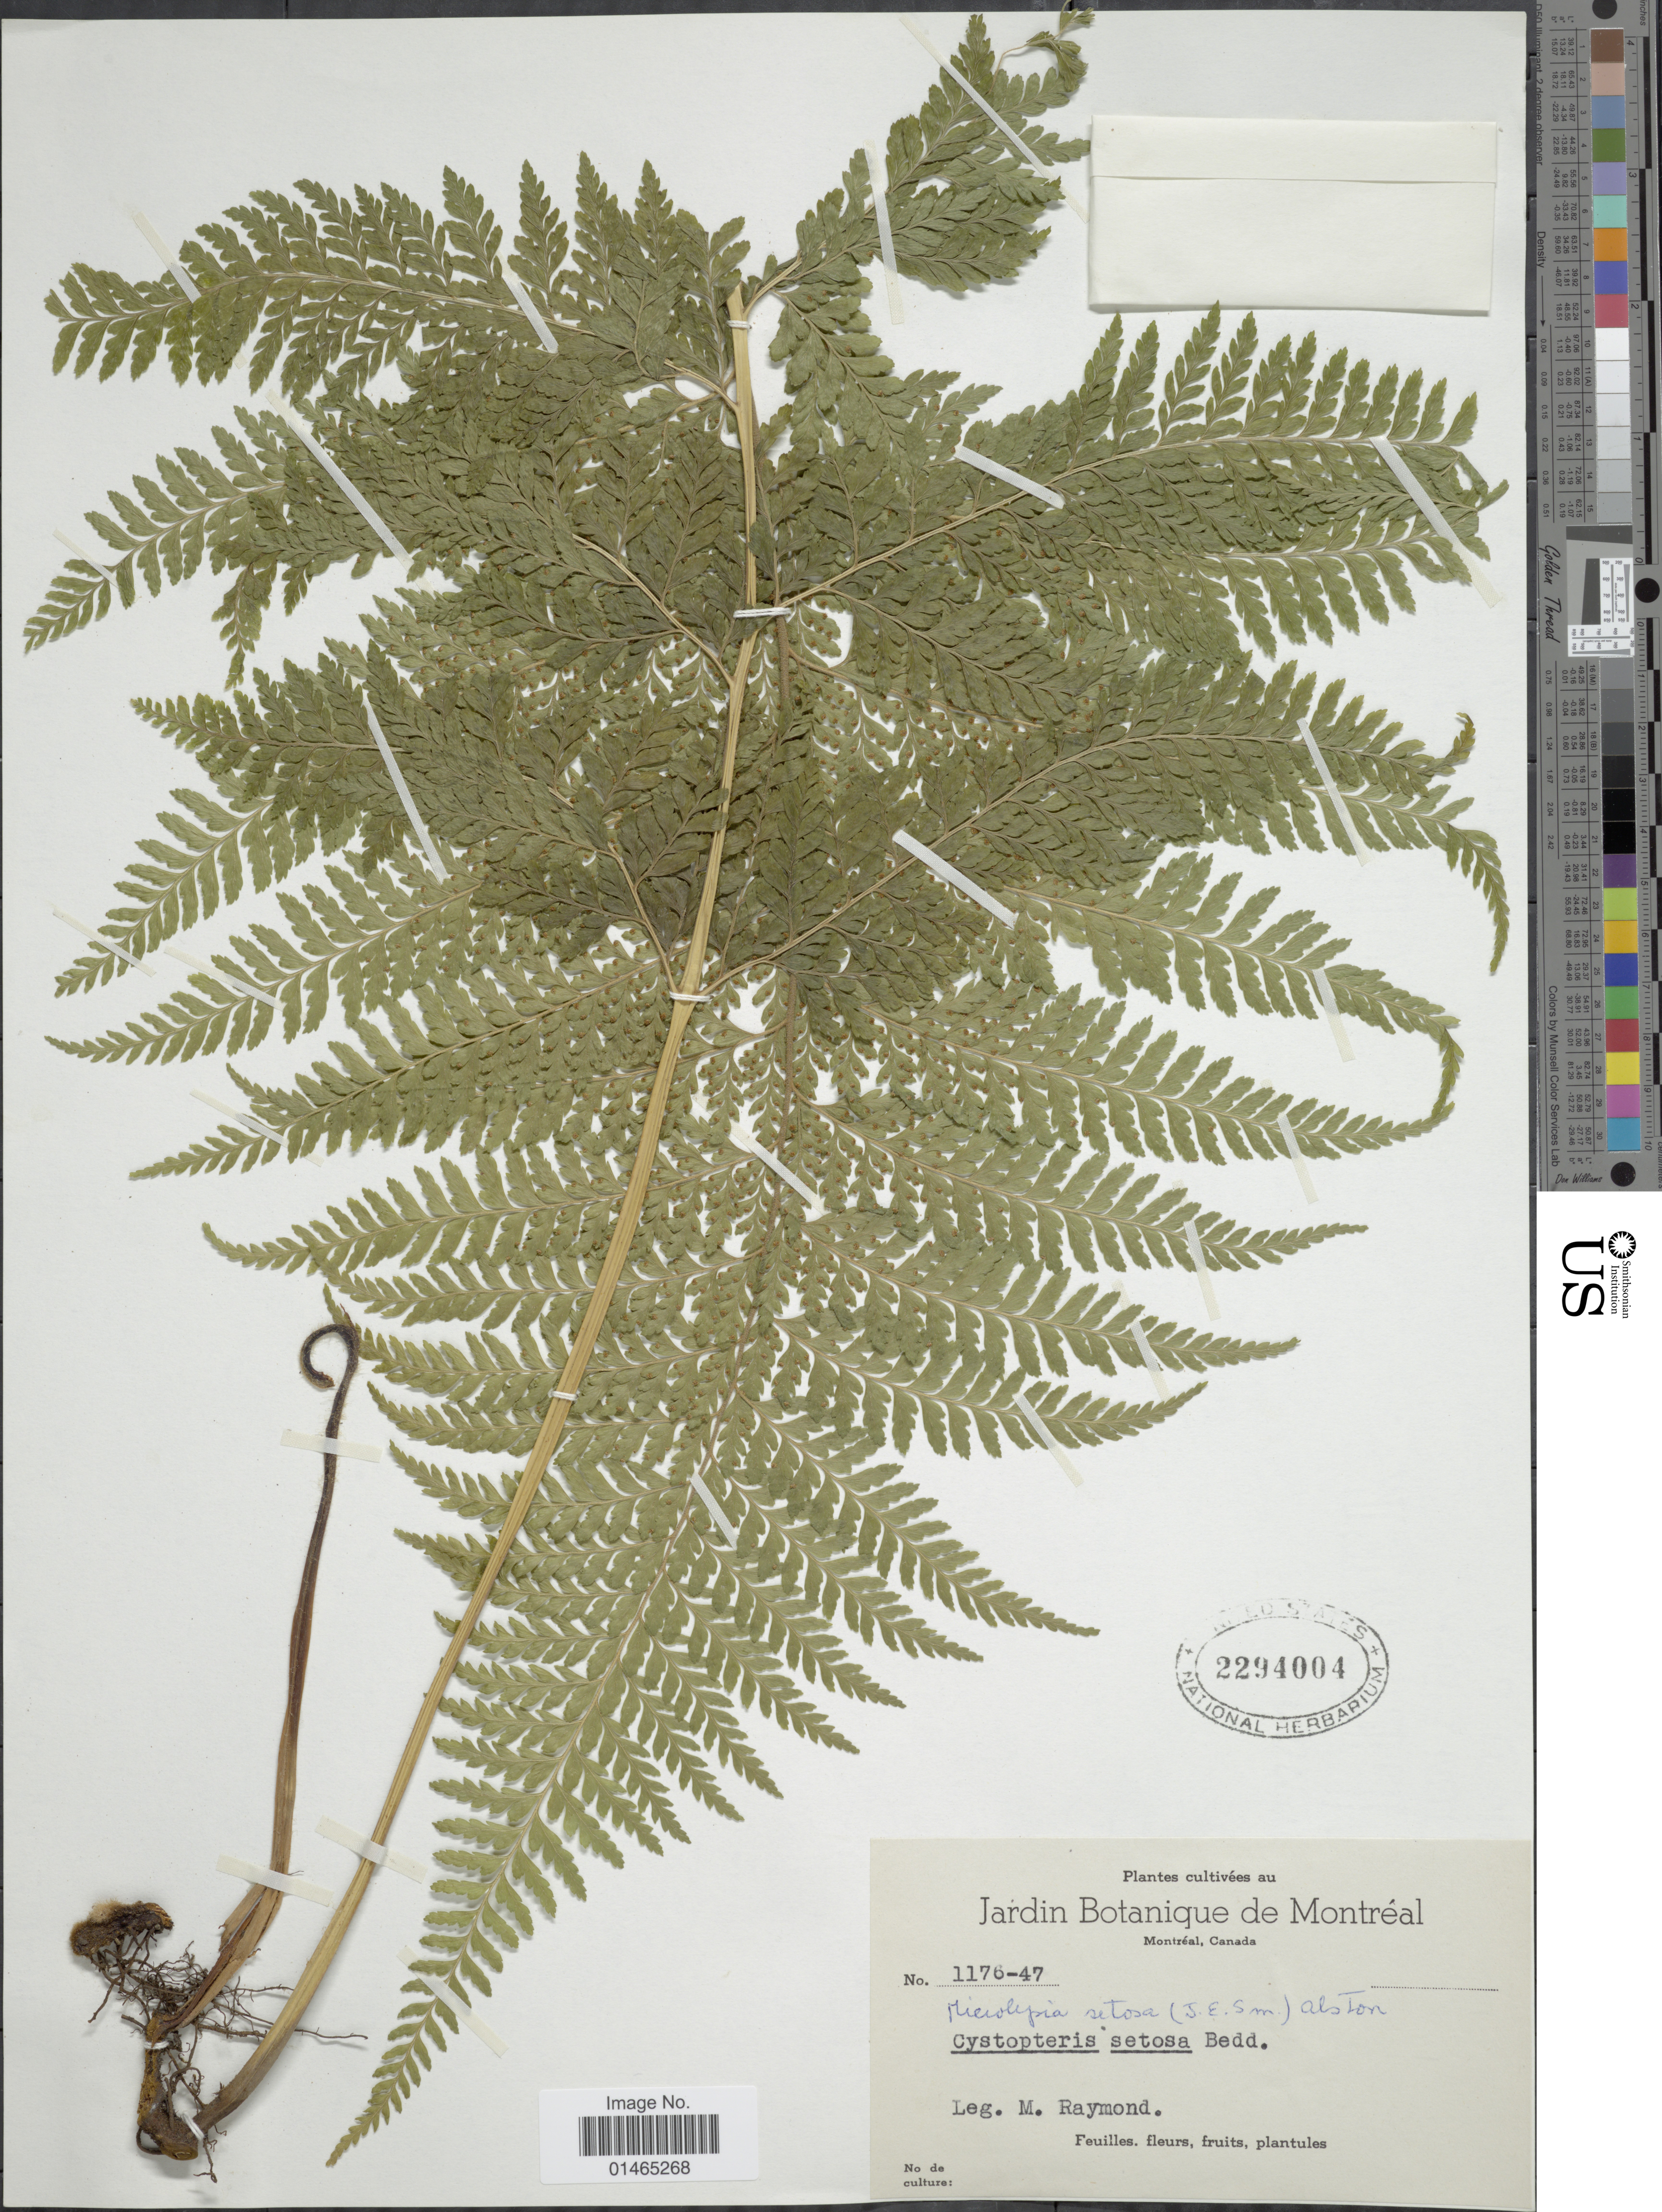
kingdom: Plantae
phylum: Tracheophyta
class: Polypodiopsida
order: Polypodiales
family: Dennstaedtiaceae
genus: Microlepia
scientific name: Microlepia setosa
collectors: M. Raymond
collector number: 1176-47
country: Canada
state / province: Quebec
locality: Montréal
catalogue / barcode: US 2294004